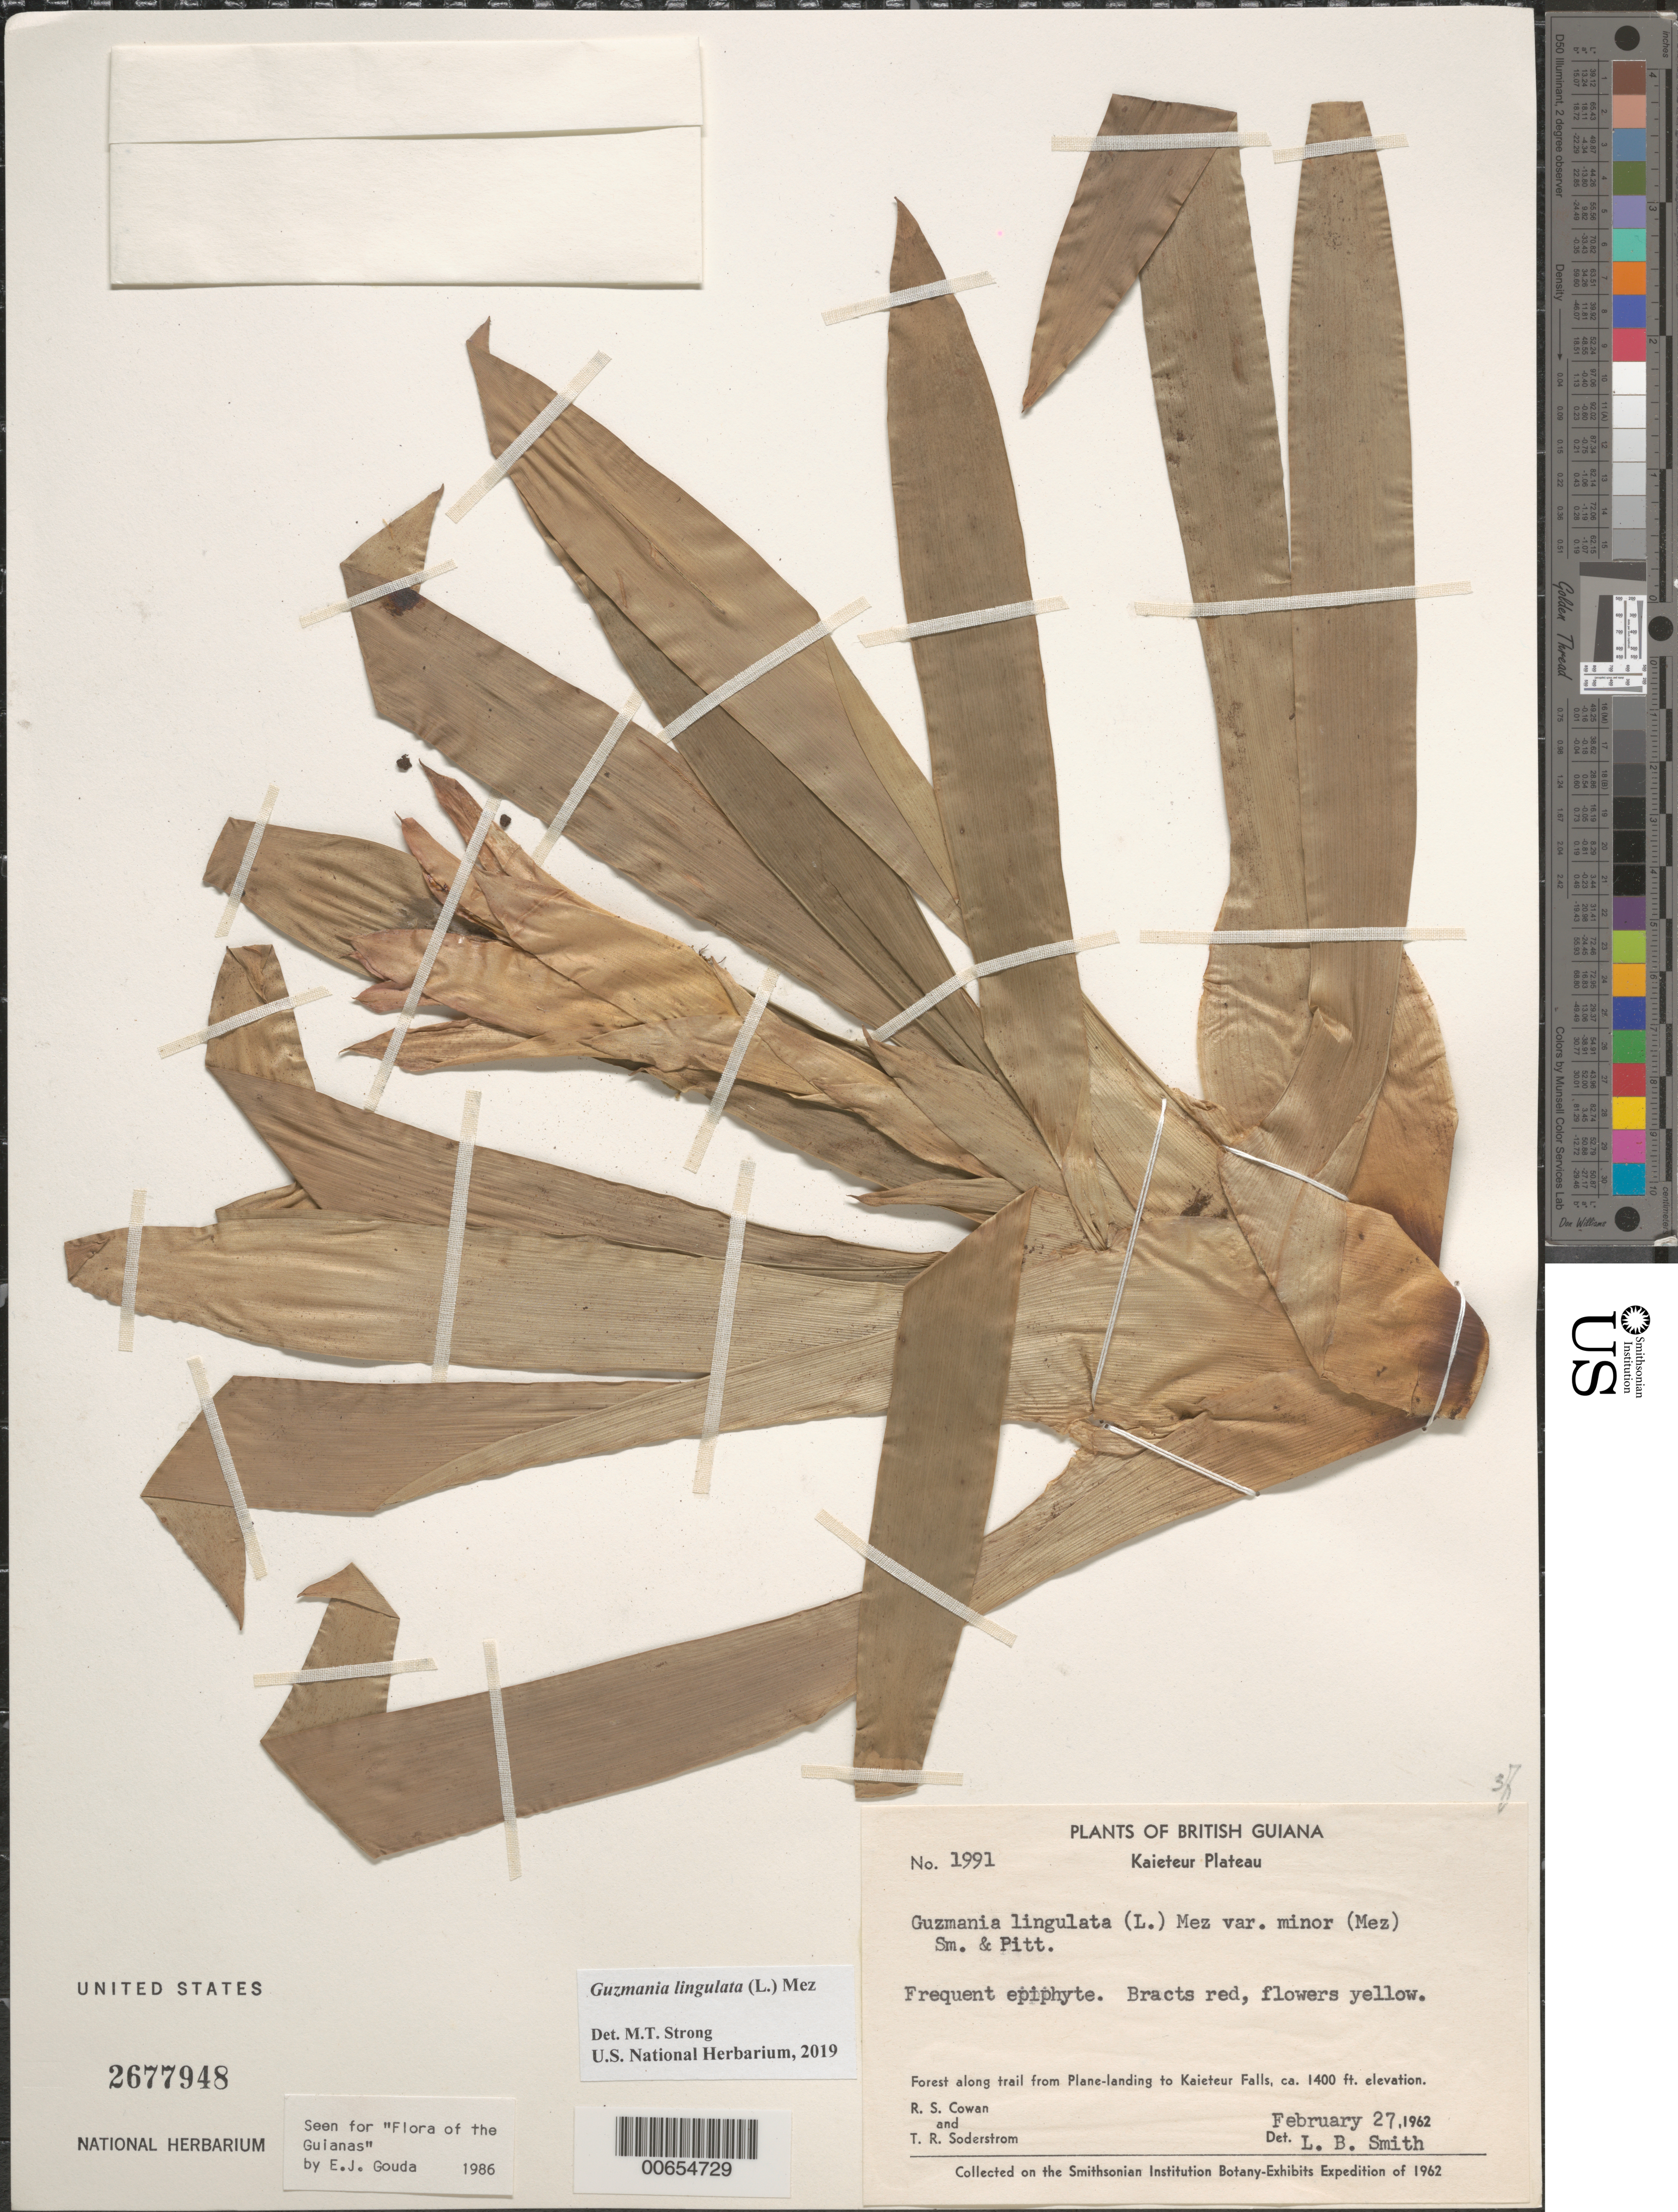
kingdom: Plantae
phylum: Tracheophyta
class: Liliopsida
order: Poales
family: Bromeliaceae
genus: Guzmania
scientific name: Guzmania lingulata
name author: (L.) Mez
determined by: Strong, Mark T., (BOT), Smithsonian Institution - National Museum of Natural History (UNITED STATES)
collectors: R. S. Cowan & T. R. Soderstrom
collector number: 1991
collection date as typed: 27-Feb-62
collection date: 1962-02-27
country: Guyana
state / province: Potaro-Siparuni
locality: Kaieteur Plateau, along trail from plane landing to Kaieteur Falls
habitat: Forest along trail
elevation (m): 427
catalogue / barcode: US 2677948